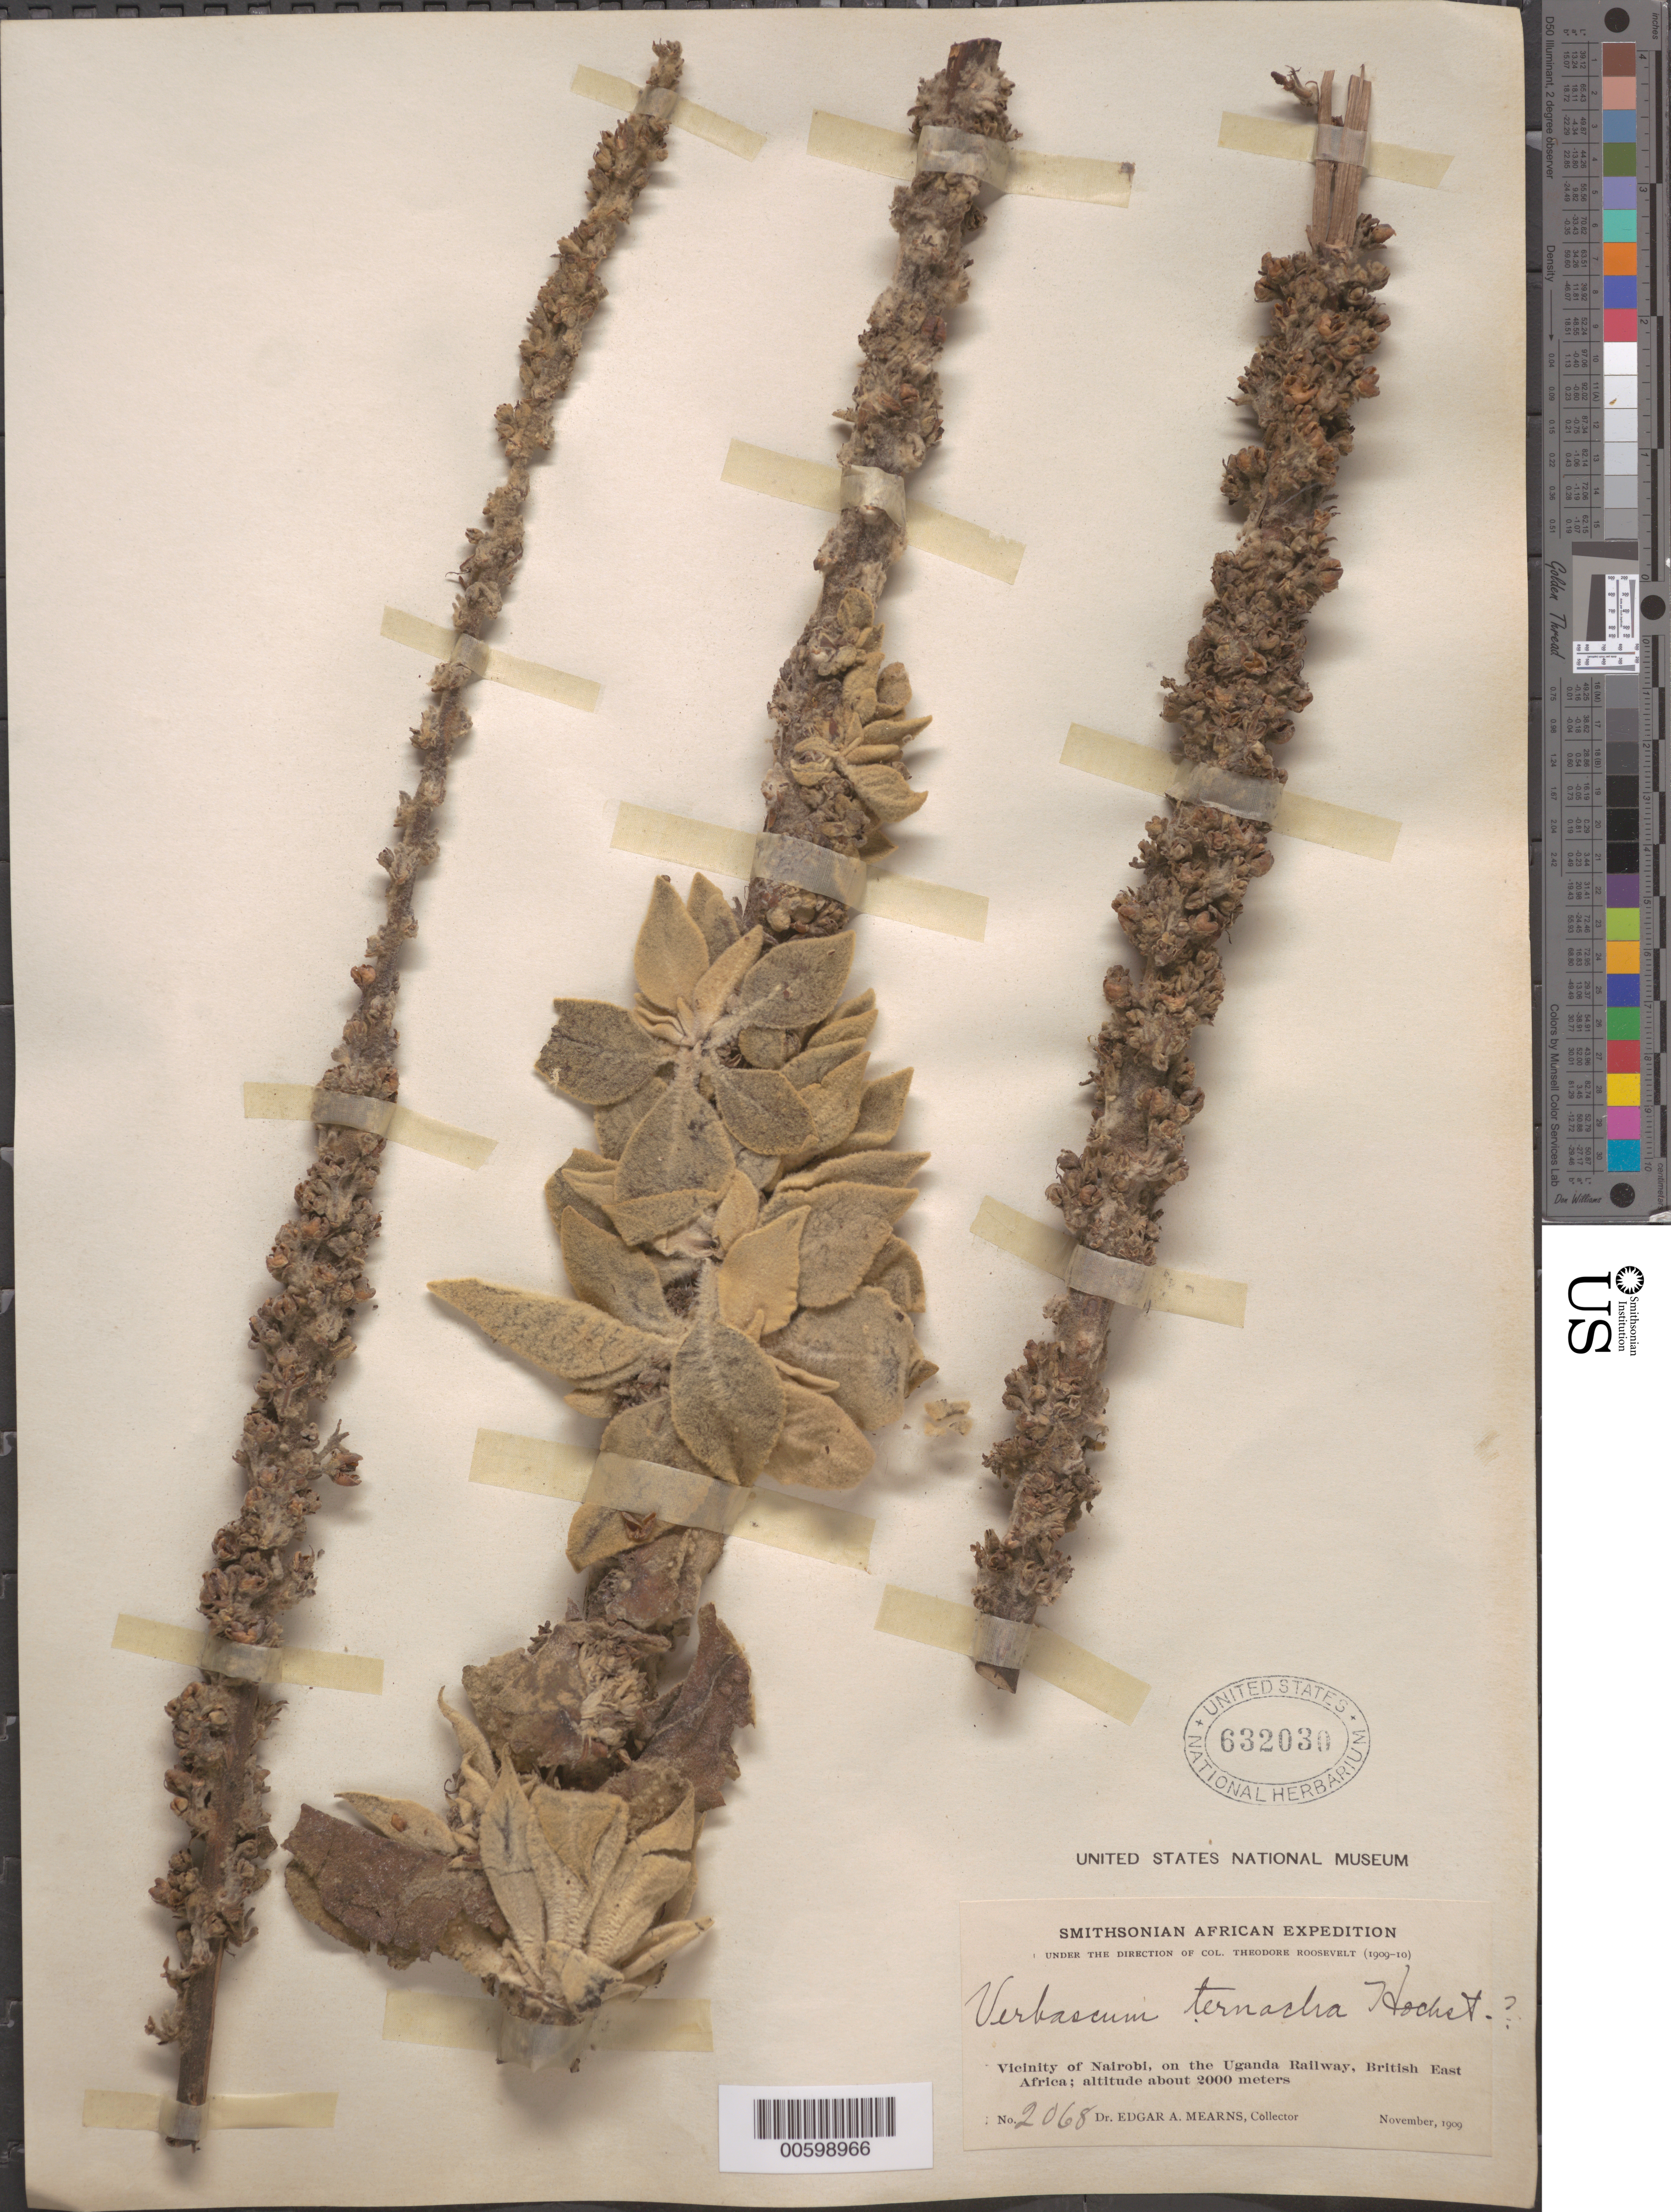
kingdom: Plantae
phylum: Tracheophyta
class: Magnoliopsida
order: Lamiales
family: Scrophulariaceae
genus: Verbascum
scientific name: Verbascum ternacha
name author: Hochst.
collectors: E. A. Mearns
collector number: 2068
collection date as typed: Nov 1909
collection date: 1909-11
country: Kenya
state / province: Nairobi Area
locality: Vicinity of Nairobi, on the Uganda railway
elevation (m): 2000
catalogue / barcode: US 632030